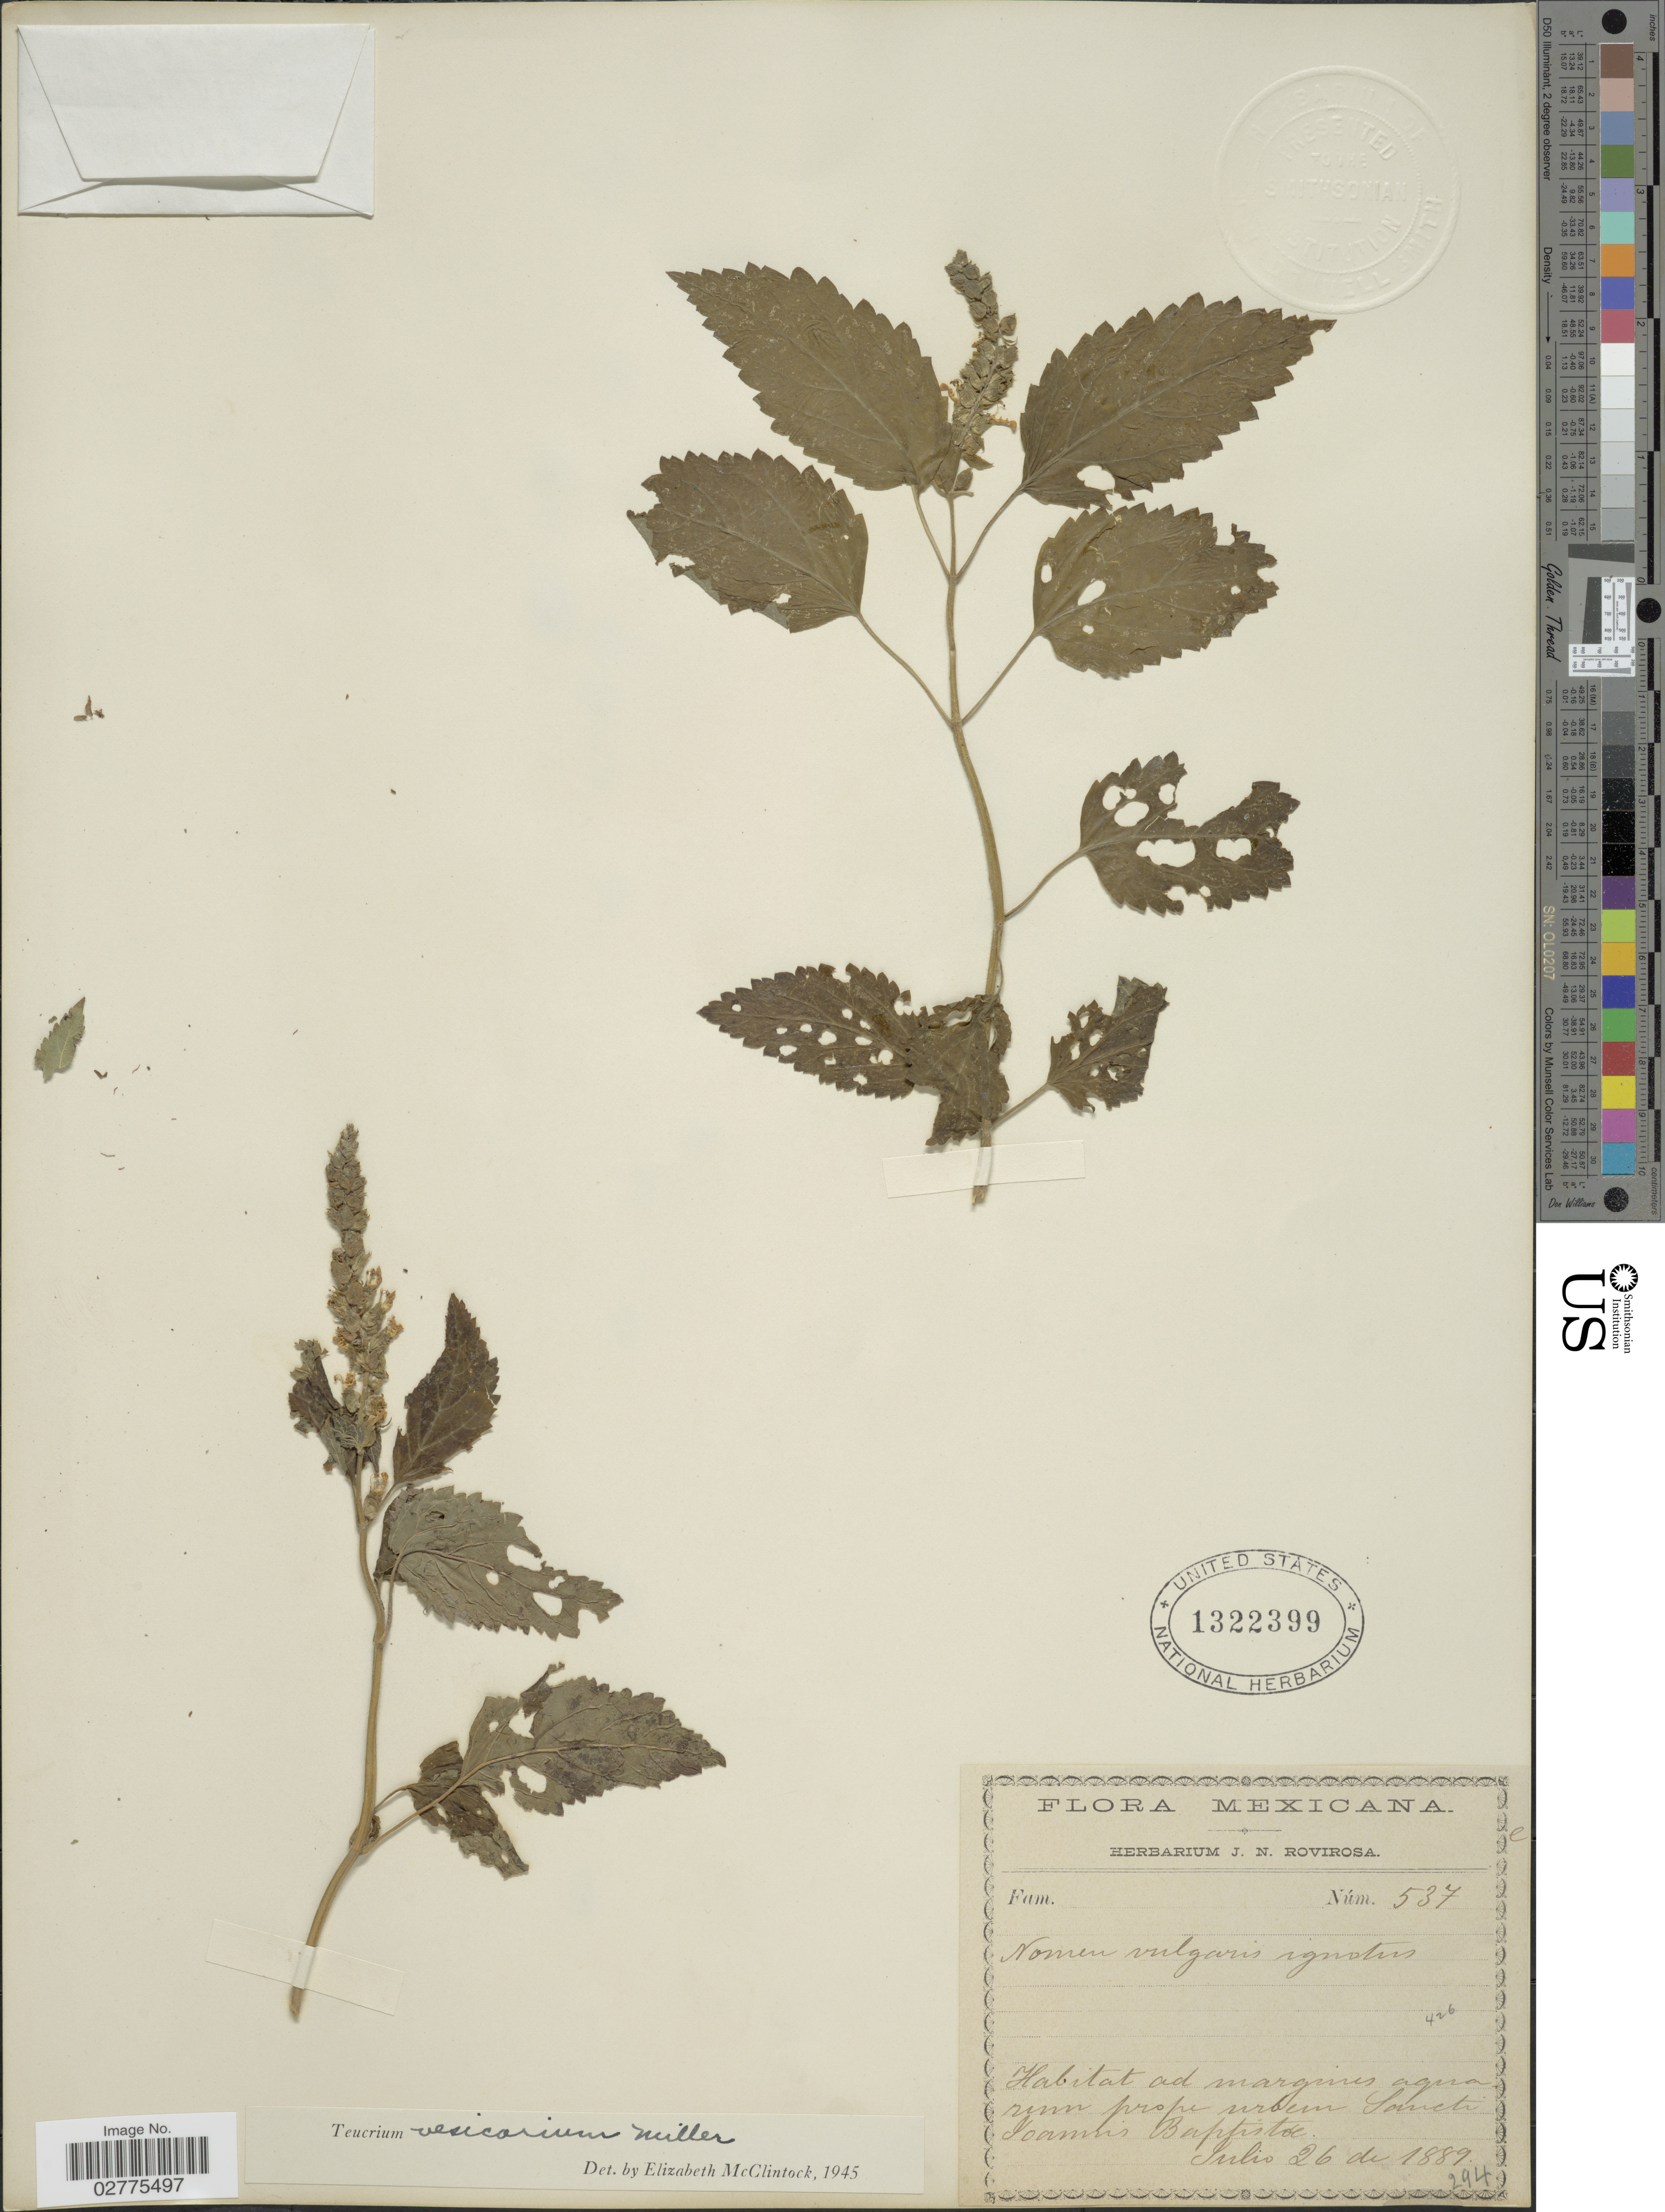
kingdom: Plantae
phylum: Tracheophyta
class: Magnoliopsida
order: Lamiales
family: Lamiaceae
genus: Teucrium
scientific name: Teucrium vesicarium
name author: Mill.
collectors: ex herb. J. N. Rovirosa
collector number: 537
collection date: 1889-07-26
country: Mexico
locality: Ad margines aqua rum prope urbem Sancti Ioannis Baptistae.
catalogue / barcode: US 1322399